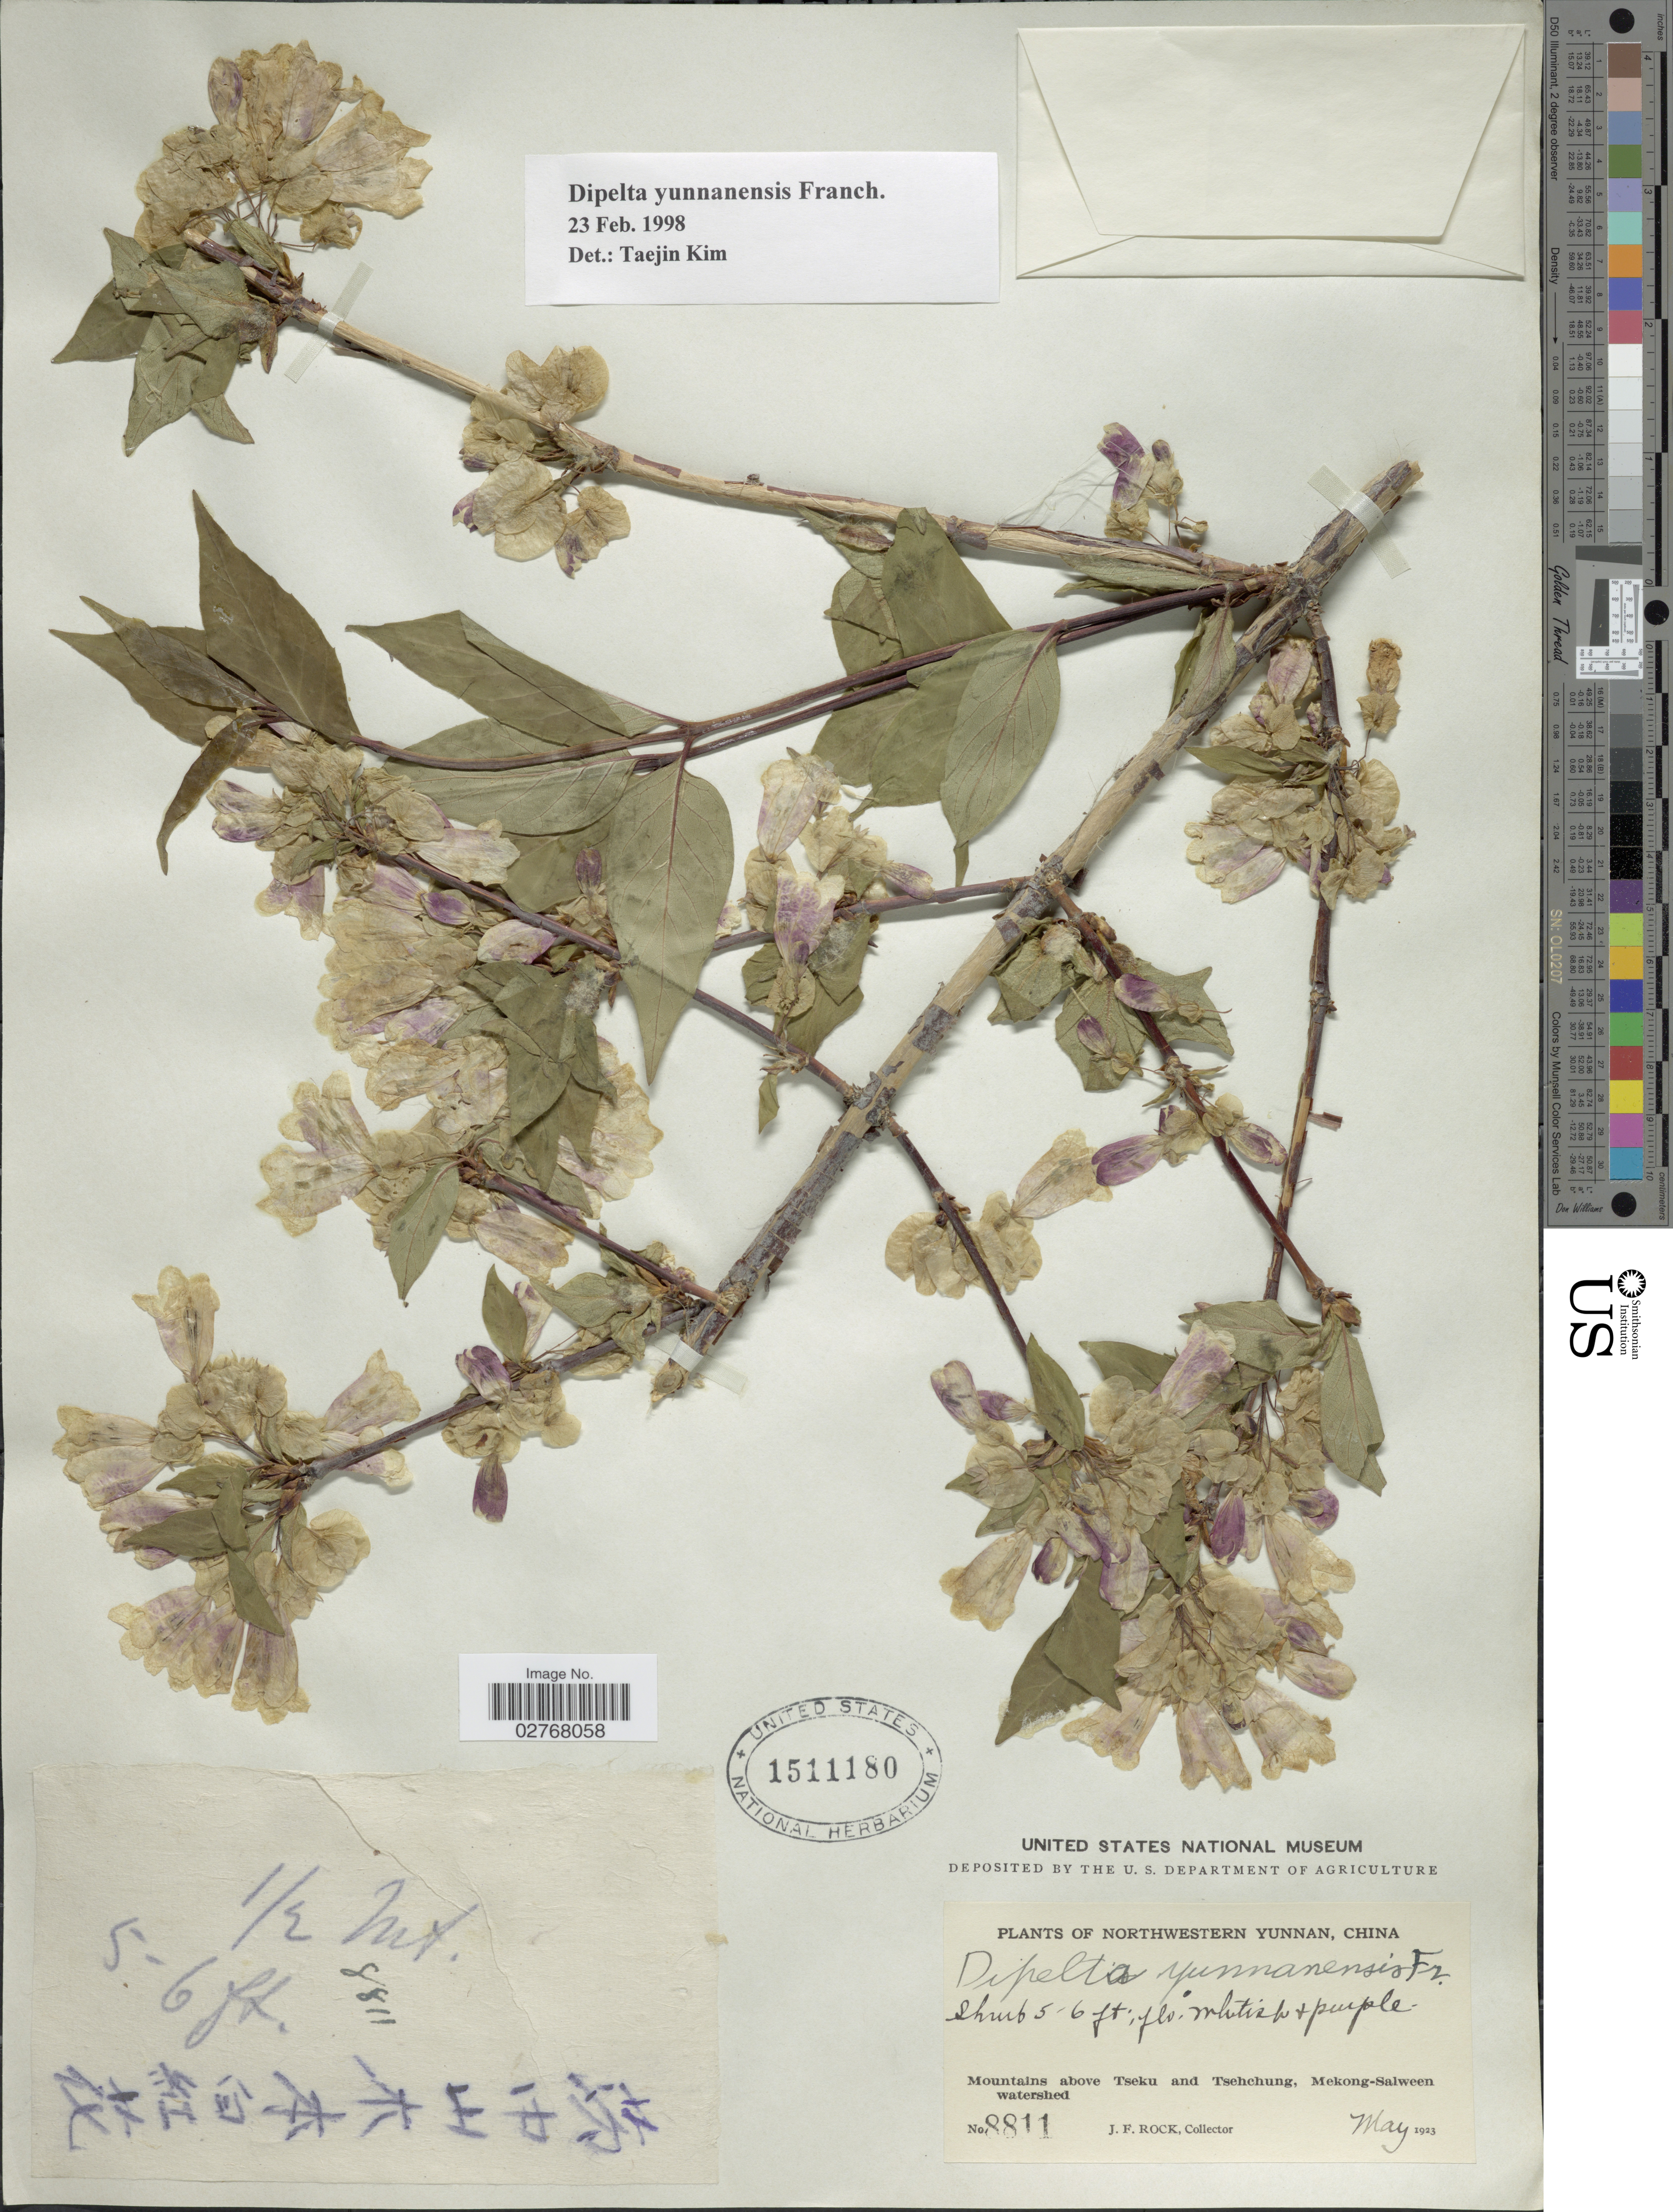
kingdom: Plantae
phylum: Tracheophyta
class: Magnoliopsida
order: Dipsacales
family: Caprifoliaceae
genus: Dipelta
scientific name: Dipelta yunnanensis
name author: Franch.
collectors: J. Rock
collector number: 8811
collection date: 1923-05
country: China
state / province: Yunnan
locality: Northwestern Yunnan, Mountains above Tseku and Tsehchung, Mekong-Salween watershed.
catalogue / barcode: US 1511180